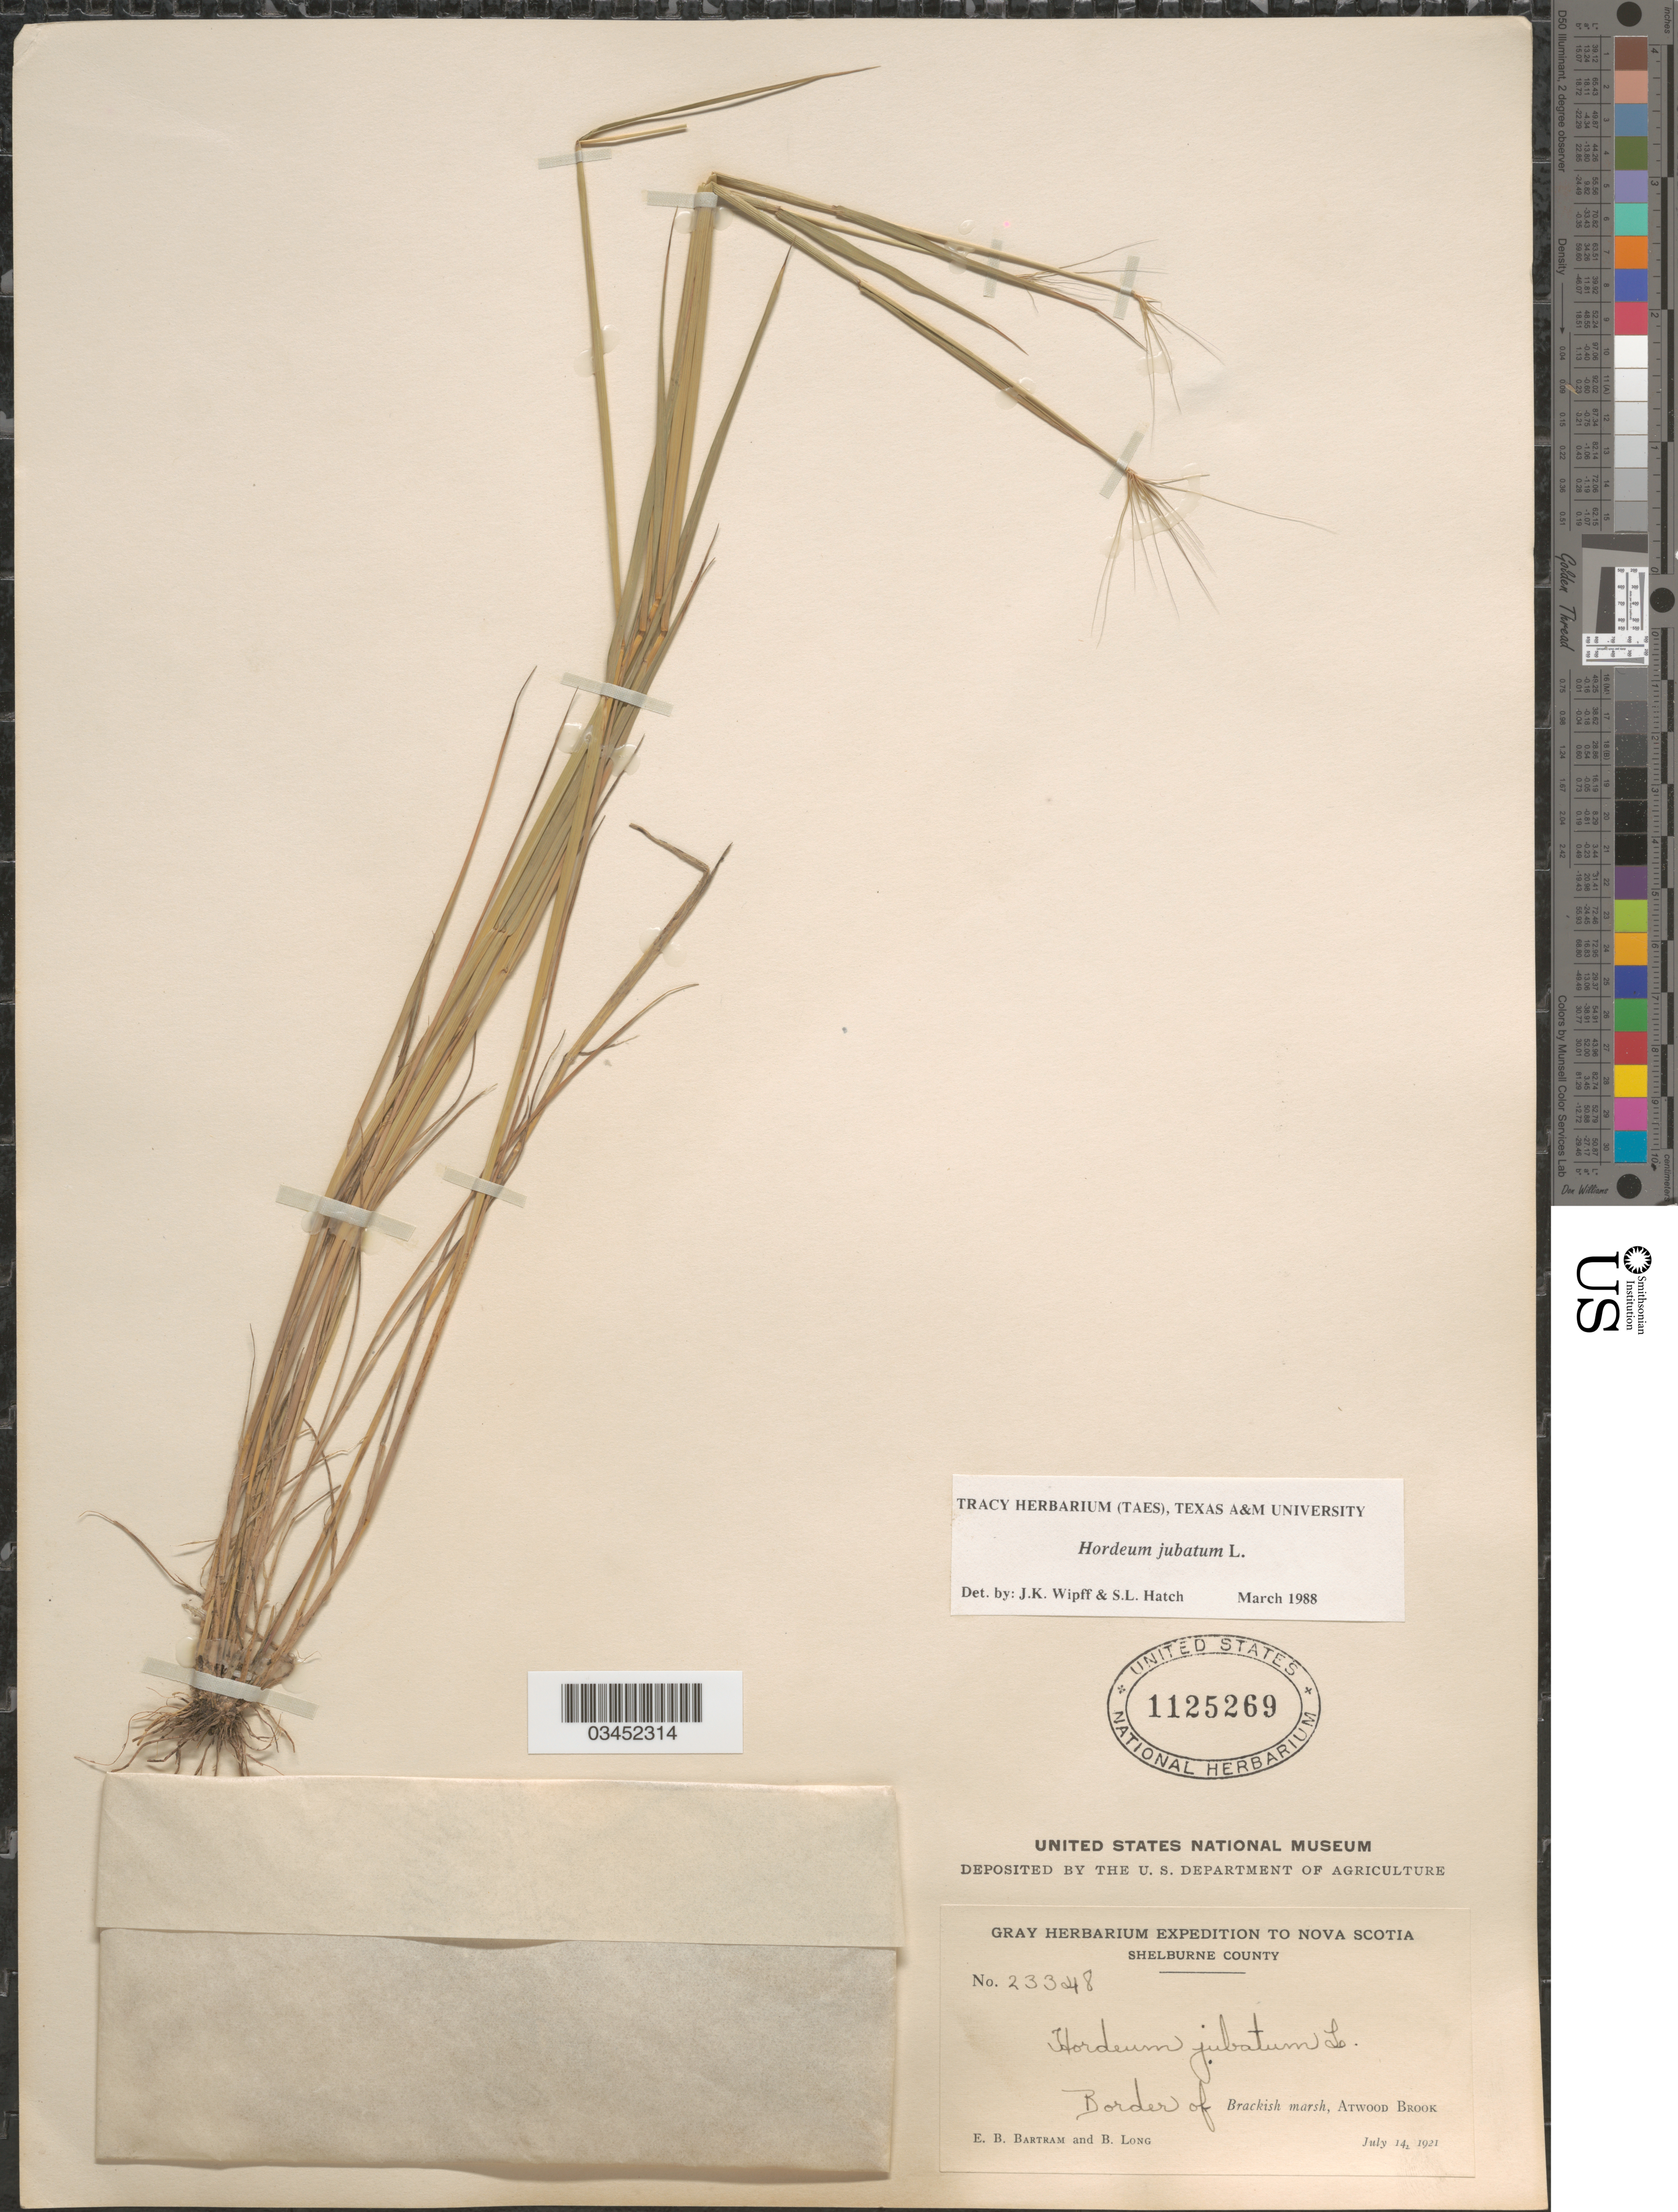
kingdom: Plantae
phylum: Tracheophyta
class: Liliopsida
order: Poales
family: Poaceae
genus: Hordeum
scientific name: Hordeum jubatum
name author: L.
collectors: E. B. Bartram & B. Long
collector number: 23348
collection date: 1921-07-14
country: Canada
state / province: Nova Scotia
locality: Gray Herbarium Expedition to Nova Scotia. Shelburne County. Border of Brackish marsh, Atwood Brook.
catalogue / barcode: US 1125269